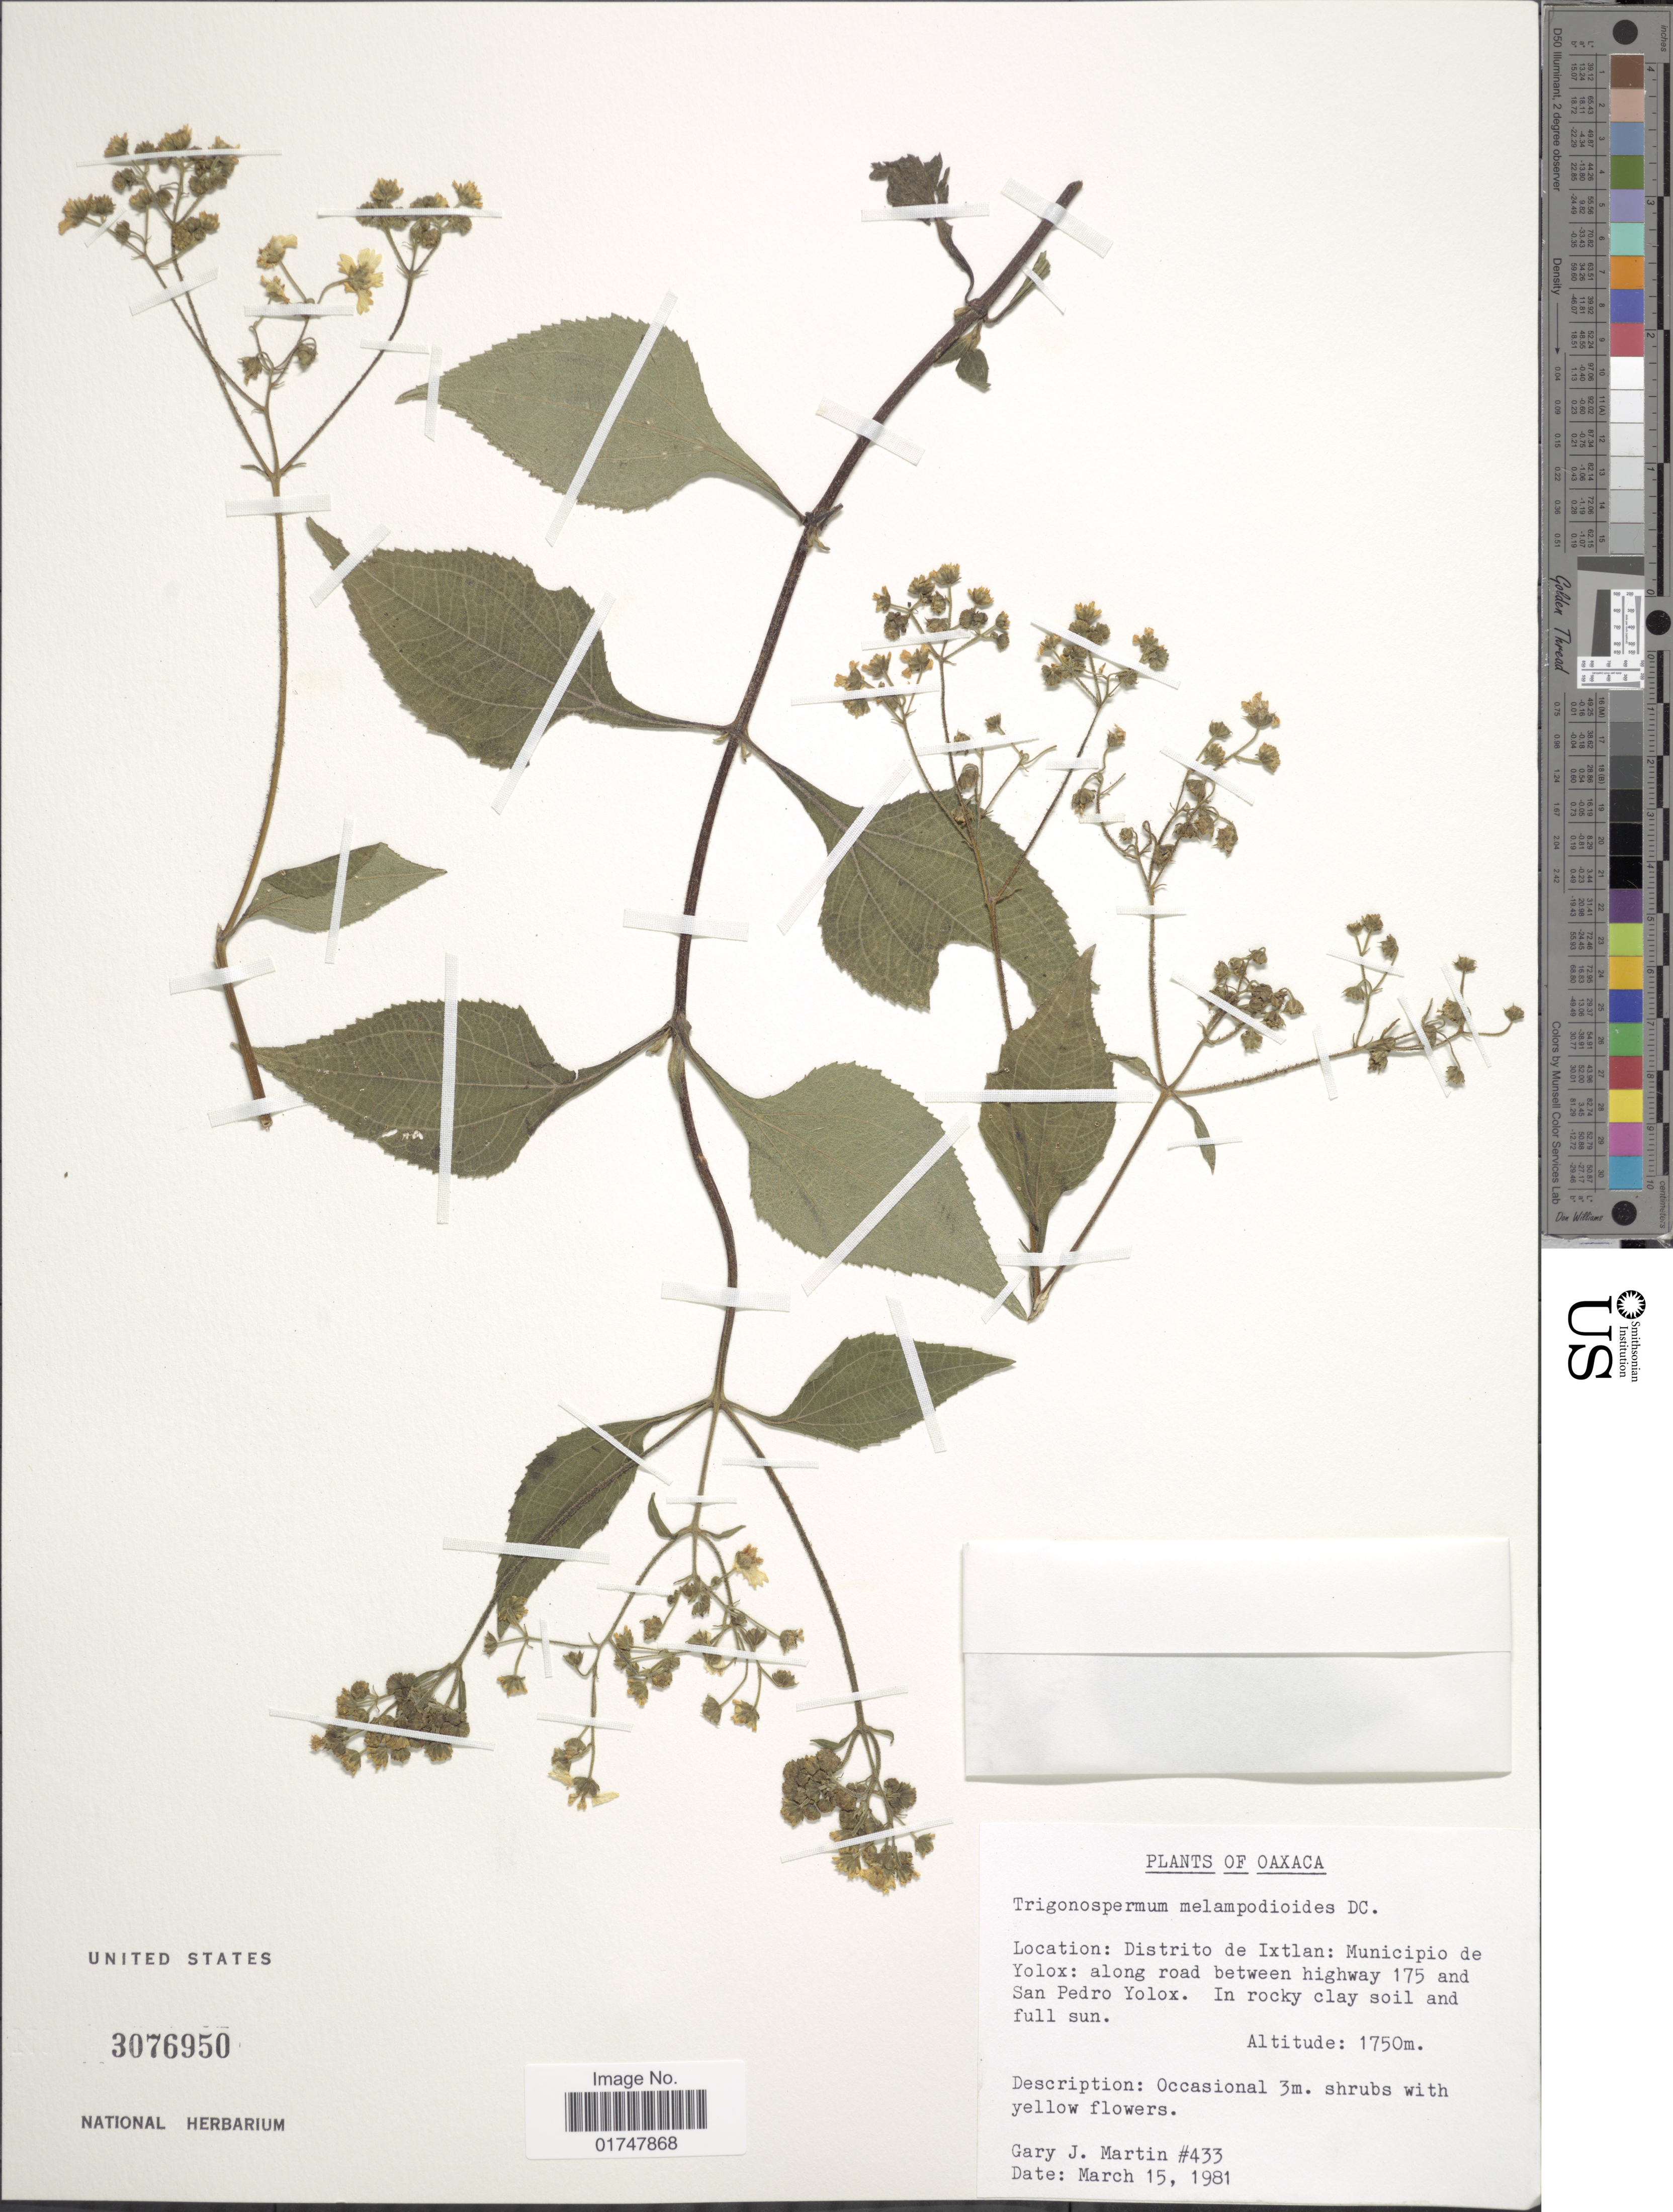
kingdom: Plantae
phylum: Tracheophyta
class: Magnoliopsida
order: Asterales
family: Asteraceae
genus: Trigonospermum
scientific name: Trigonospermum melampodioides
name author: DC.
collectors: G. J. Martin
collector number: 433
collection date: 1981-03-15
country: Mexico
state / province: Oaxaca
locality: Distrito de Ixtlan: Municipio de Yolox: along the road between highway 175 and San Pedro Yolox. In rocky clay soil and full sun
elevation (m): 1750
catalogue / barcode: US 3076950